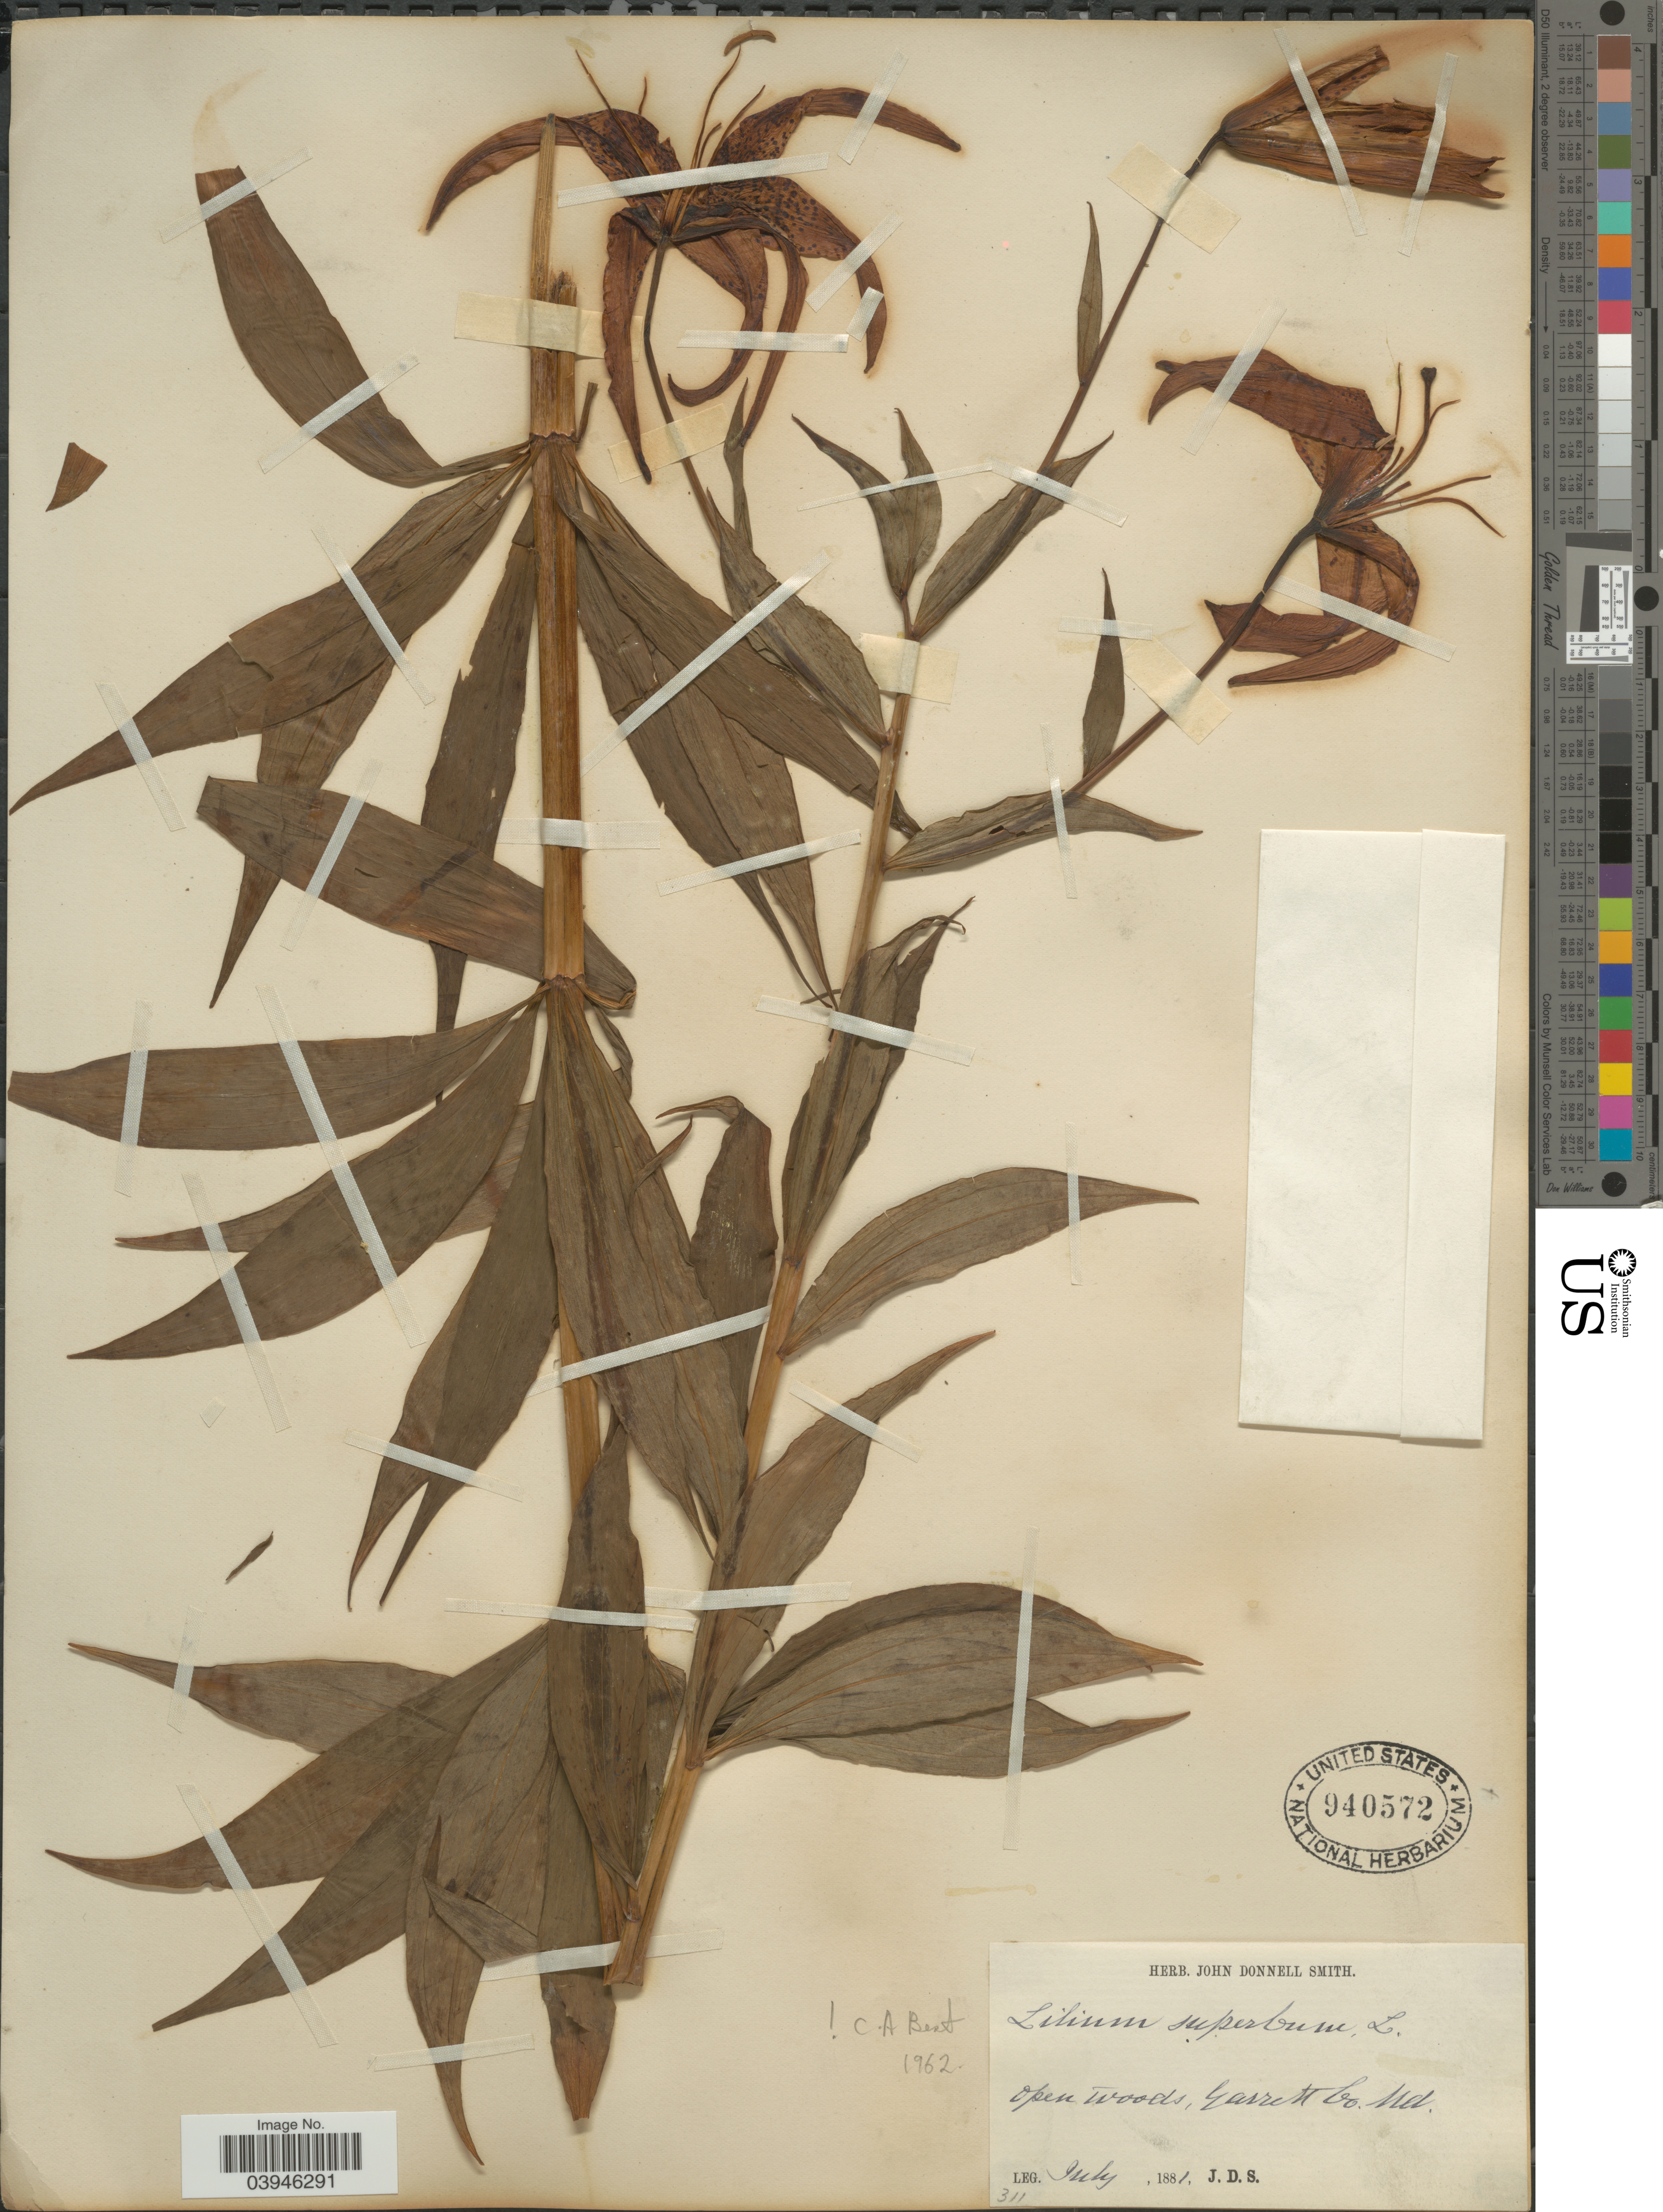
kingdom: Plantae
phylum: Tracheophyta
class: Liliopsida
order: Liliales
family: Liliaceae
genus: Lilium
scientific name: Lilium superbum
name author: L.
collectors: J. Donnell Smith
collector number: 311?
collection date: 1881-07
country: United States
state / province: Maryland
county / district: Garrett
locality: Open woods, Garrett Co.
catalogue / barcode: US 940572